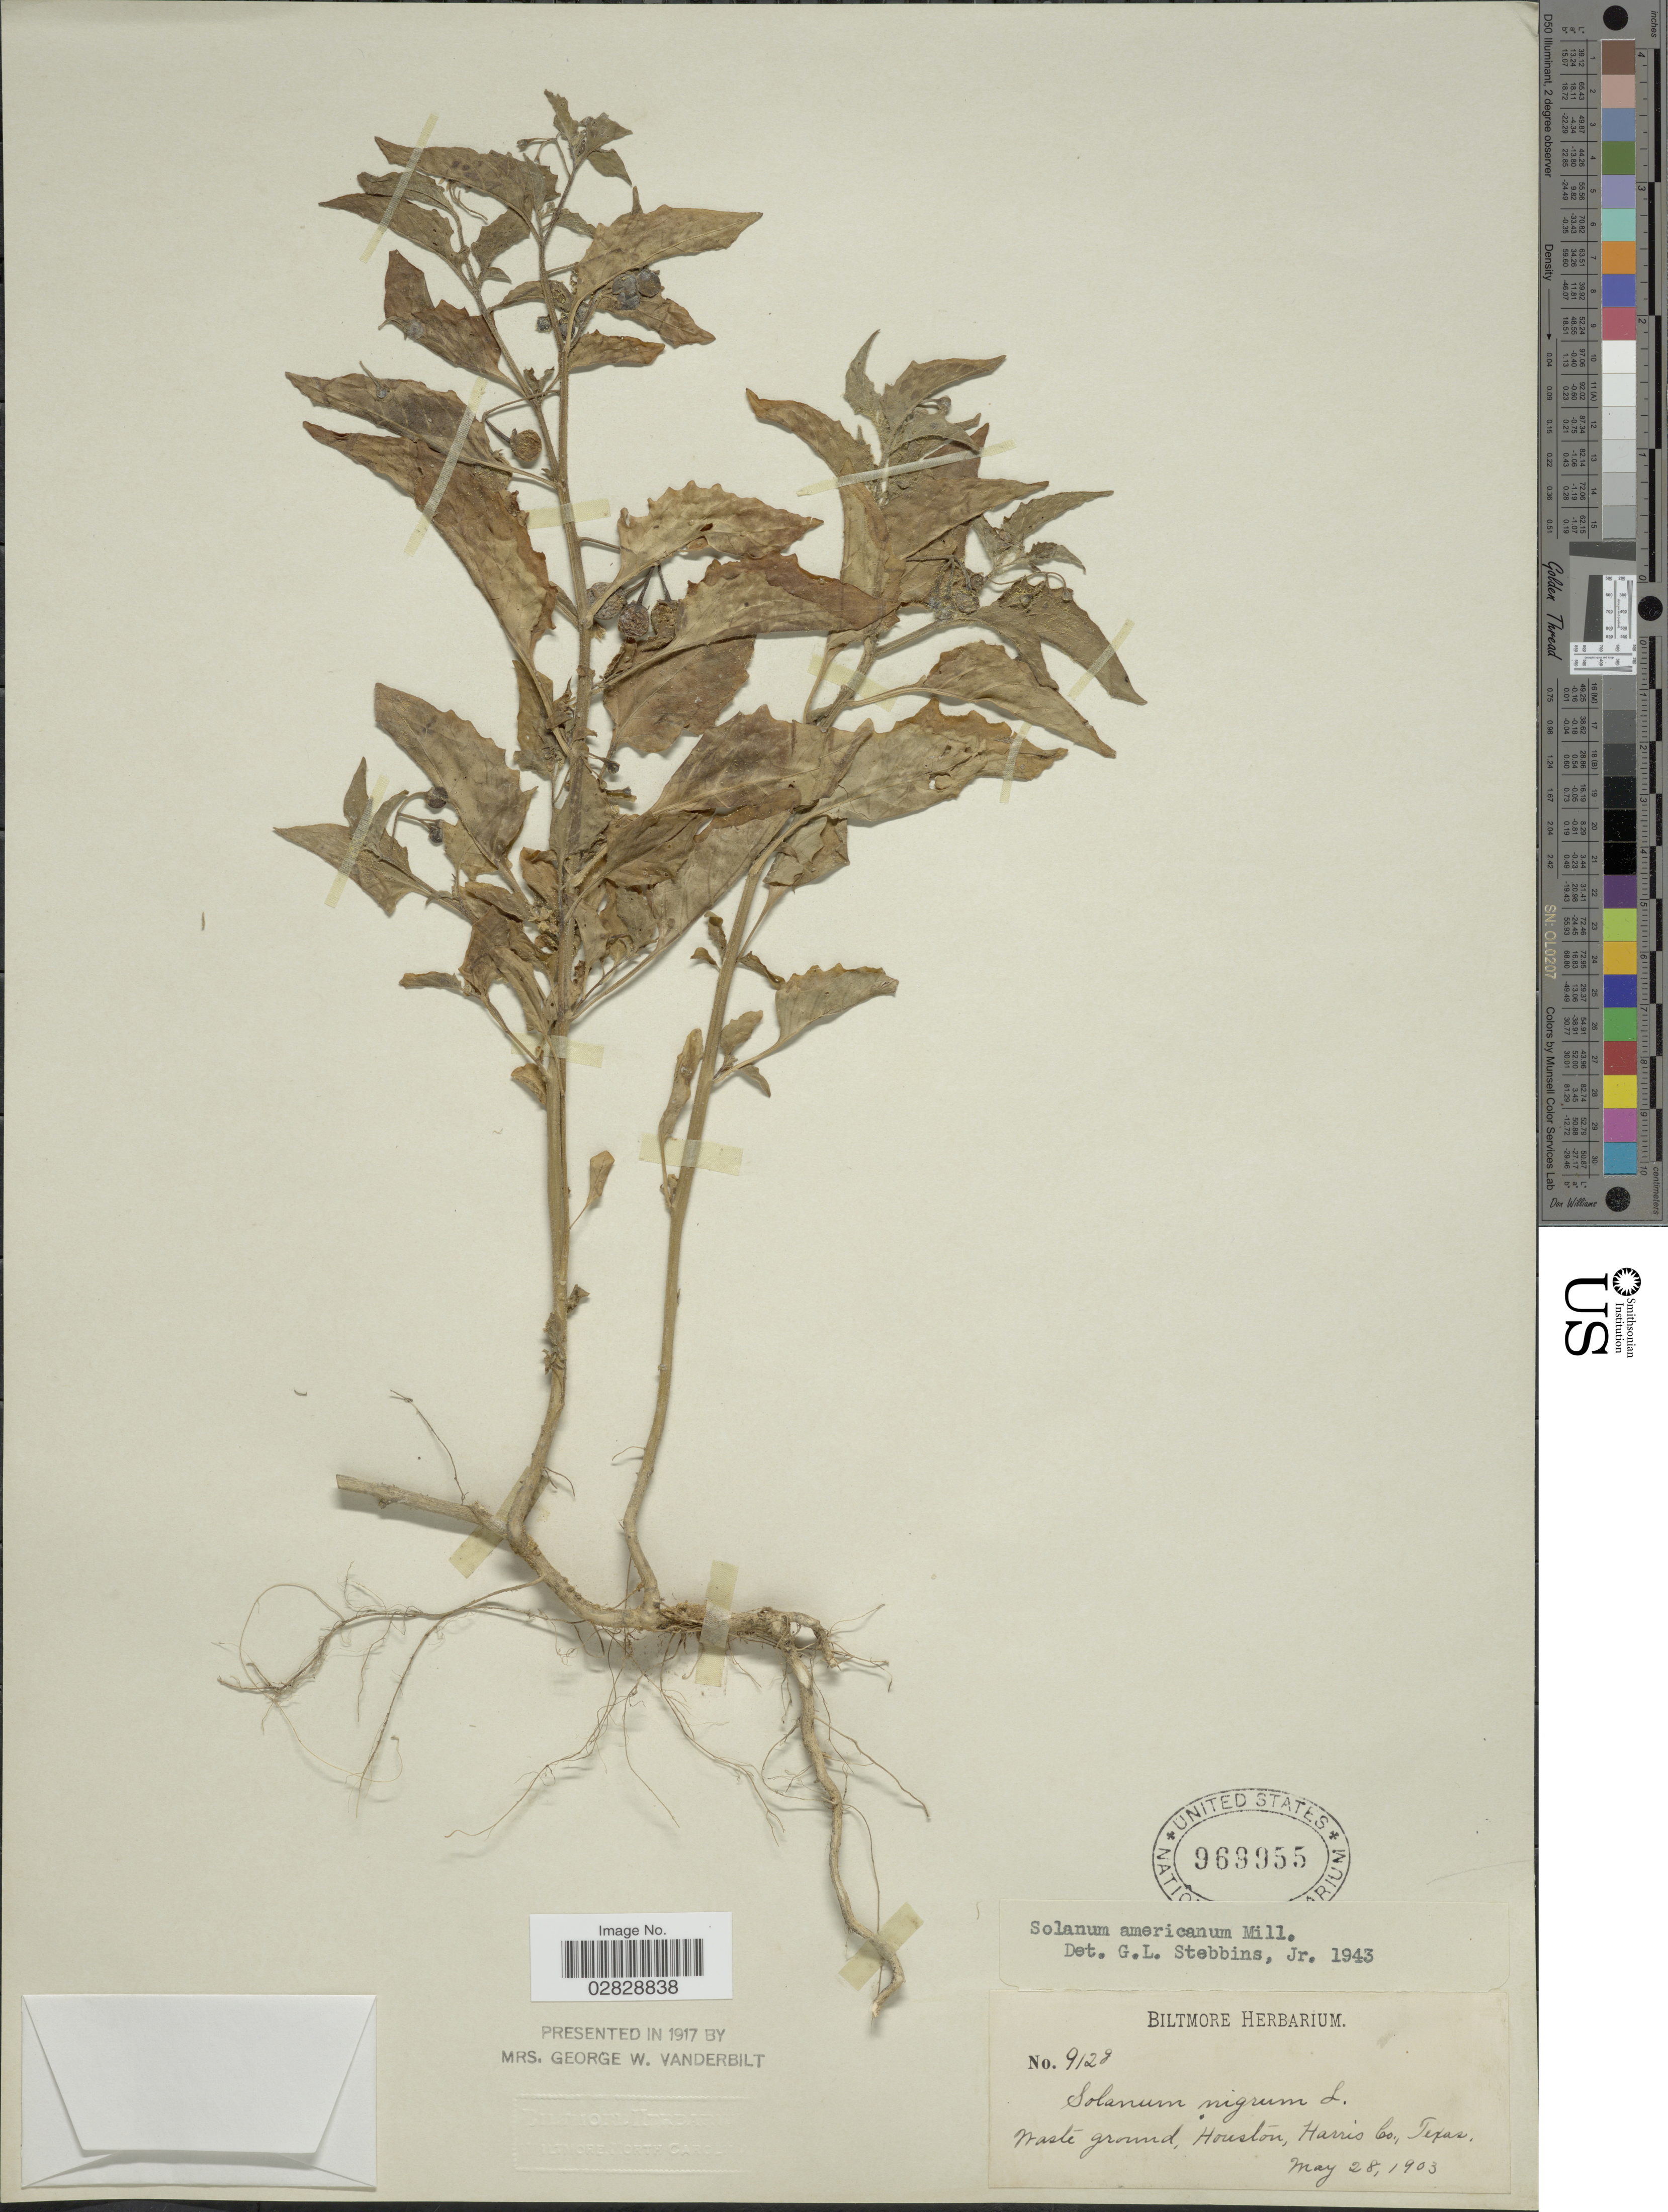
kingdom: Plantae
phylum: Tracheophyta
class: Magnoliopsida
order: Solanales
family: Solanaceae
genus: Solanum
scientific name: Solanum nigrescens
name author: M. Martens & Galeotti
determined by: Knapp, S. D.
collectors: ex herb. Biltmore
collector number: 912g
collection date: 1903-05-28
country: United States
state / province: Texas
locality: Houston, Harris Co.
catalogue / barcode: US 969955